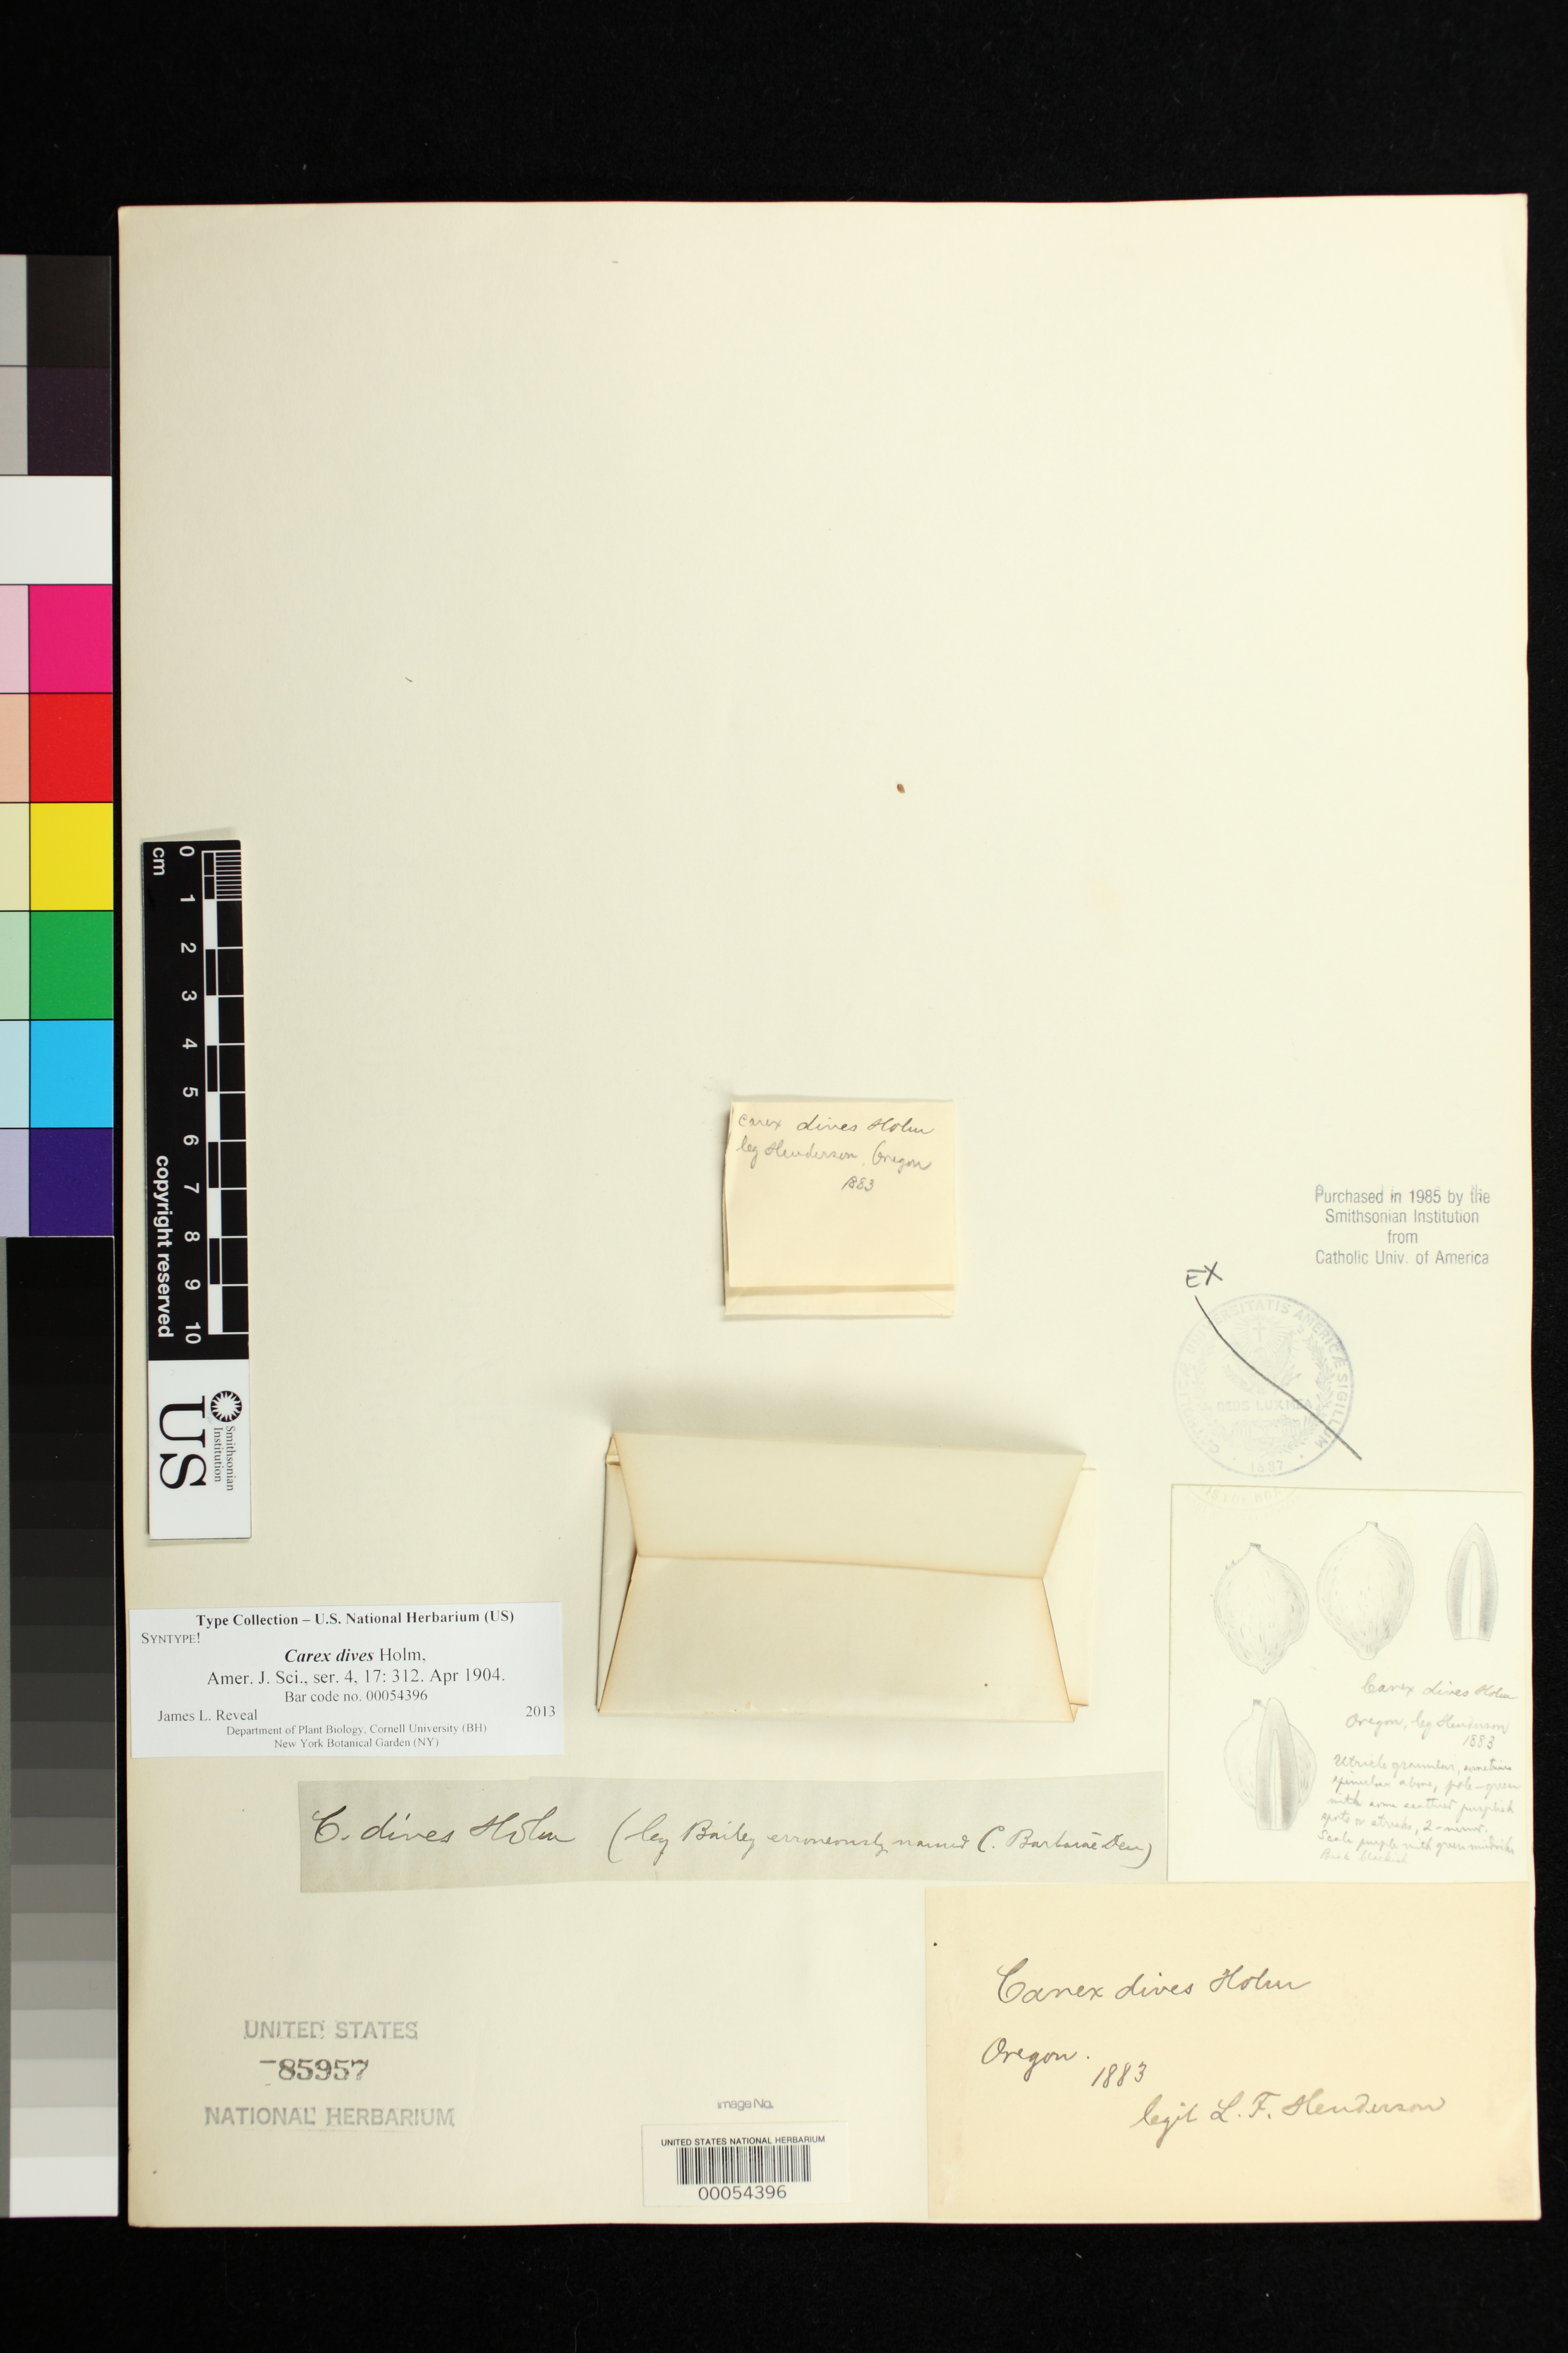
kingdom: Plantae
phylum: Tracheophyta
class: Liliopsida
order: Poales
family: Cyperaceae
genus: Carex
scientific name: Carex dives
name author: Holm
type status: Lectotype; Syntype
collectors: L. F. Henderson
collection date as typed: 1883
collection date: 1883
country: United States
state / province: Oregon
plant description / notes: Standley (1985) cited a US sheet (Henderson s.n., Oregon) as "lectotype" but no US sheet has been found annotated as "type", "holotype", or "lectotype" by her. This sheet (USNH 85957, ex LCU) was not annotated by her and consists only of fragmentary material and a sketch.; Currently accepted name as cited by L.A. Standley (1985).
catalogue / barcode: US 85957